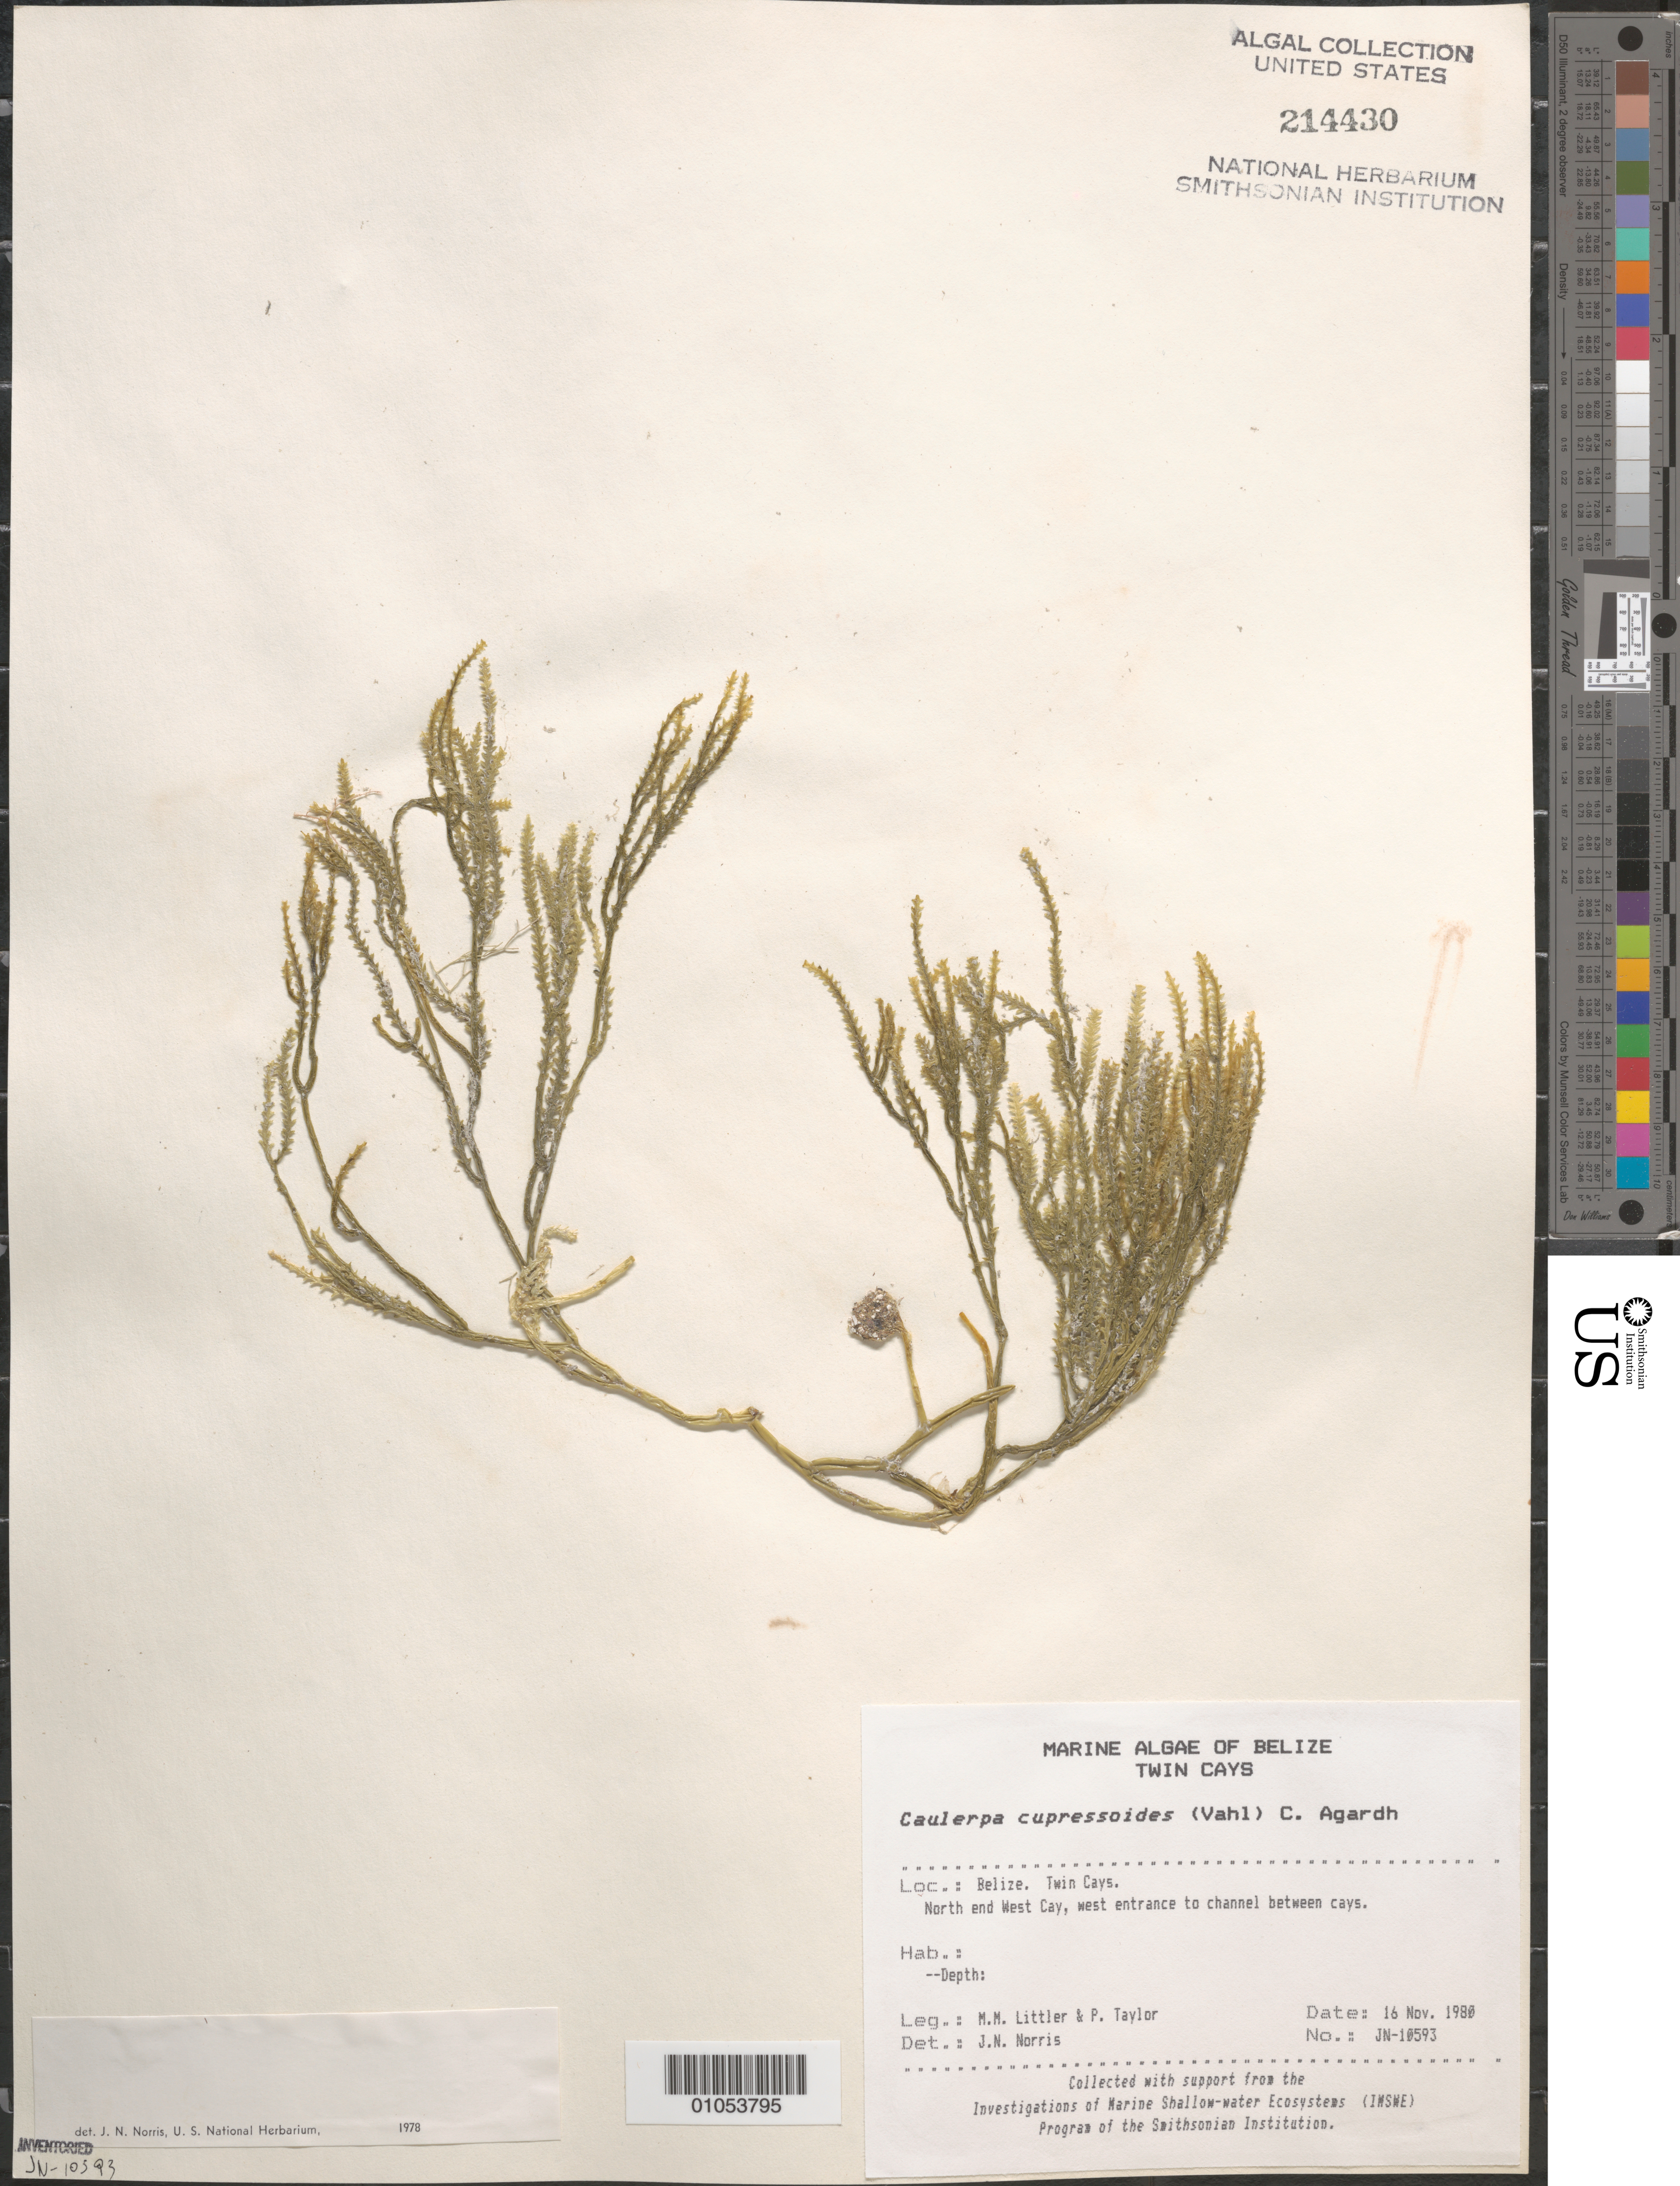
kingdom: Plantae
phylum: Chlorophyta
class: Ulvophyceae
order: Bryopsidales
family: Caulerpaceae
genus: Caulerpa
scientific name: Caulerpa cupressoides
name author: (Vahl) C. Agardh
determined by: Norris, James N.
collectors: M. M. Littler & P. R. Taylor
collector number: JN-10593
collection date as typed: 16 Nov 1980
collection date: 1980-11-16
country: Belize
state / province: Stann Creek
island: West Cay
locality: North end of West Cay, west entrance to channel between cays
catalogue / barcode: US 214430